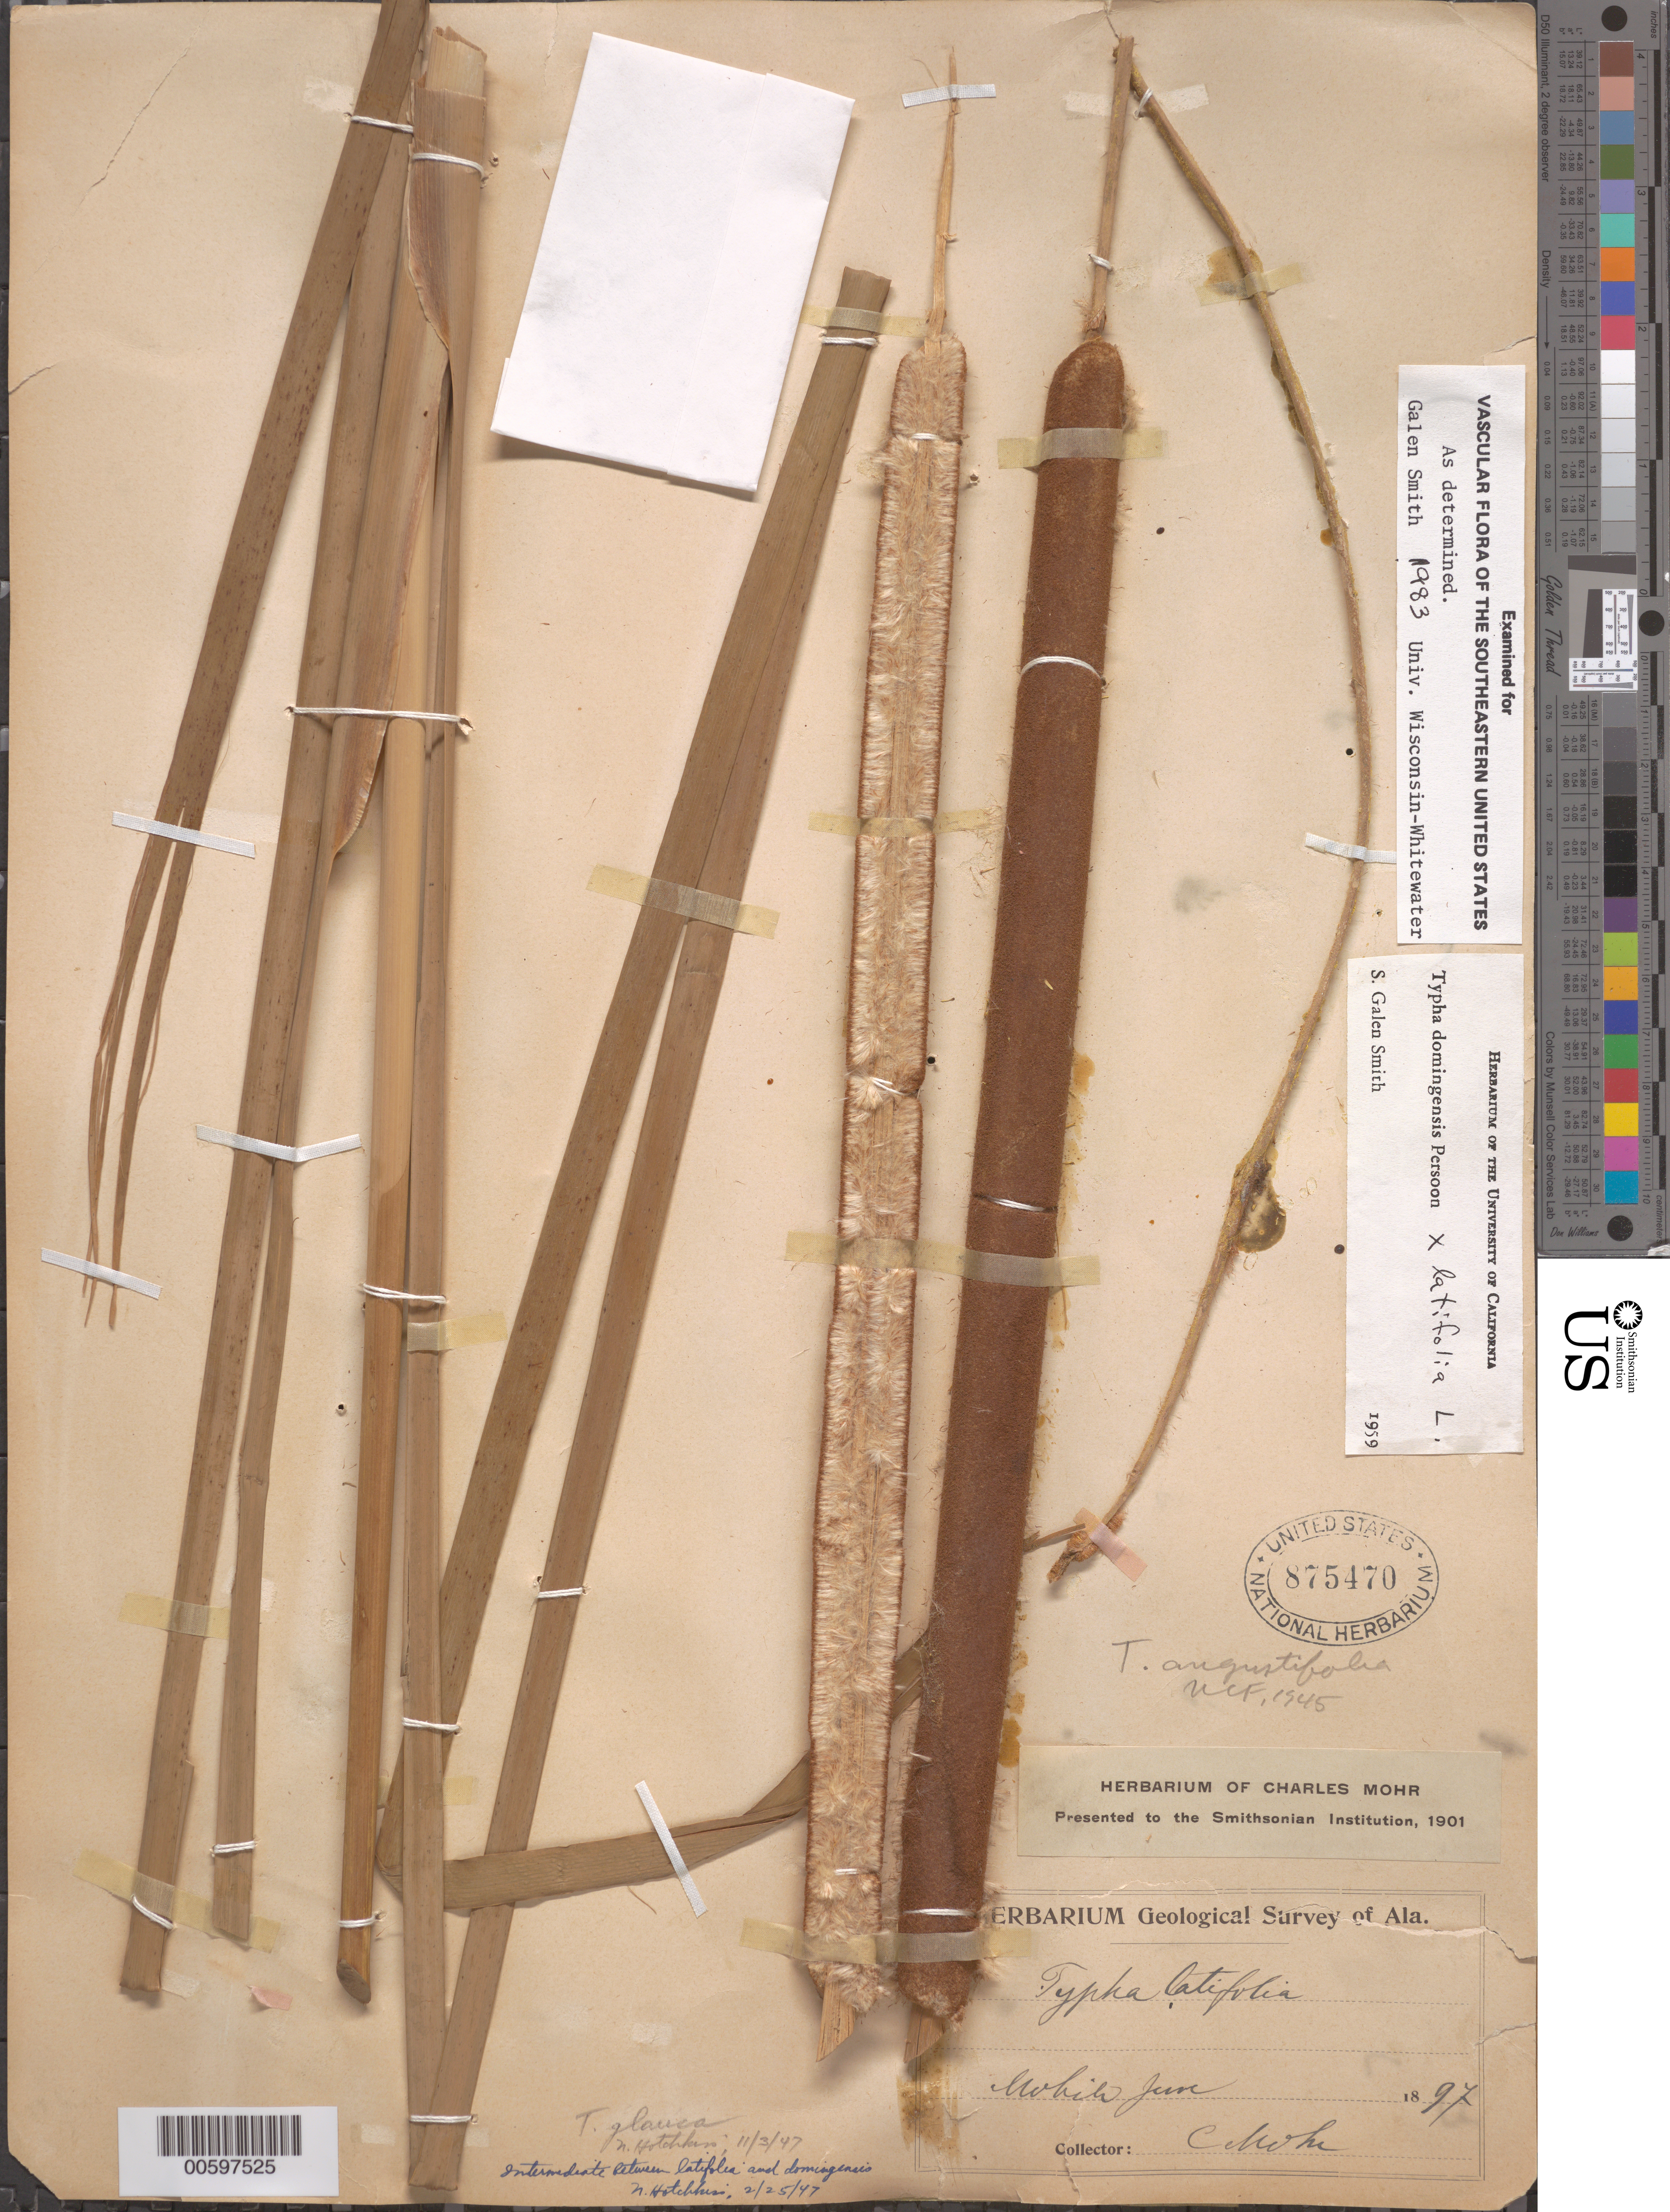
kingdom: Plantae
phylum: Tracheophyta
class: Liliopsida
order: Poales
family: Typhaceae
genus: Typha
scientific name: Typha domingensis x T. latifolia L.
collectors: C. T. Mohr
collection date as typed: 1897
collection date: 1897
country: United States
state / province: Alabama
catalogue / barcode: US 875470